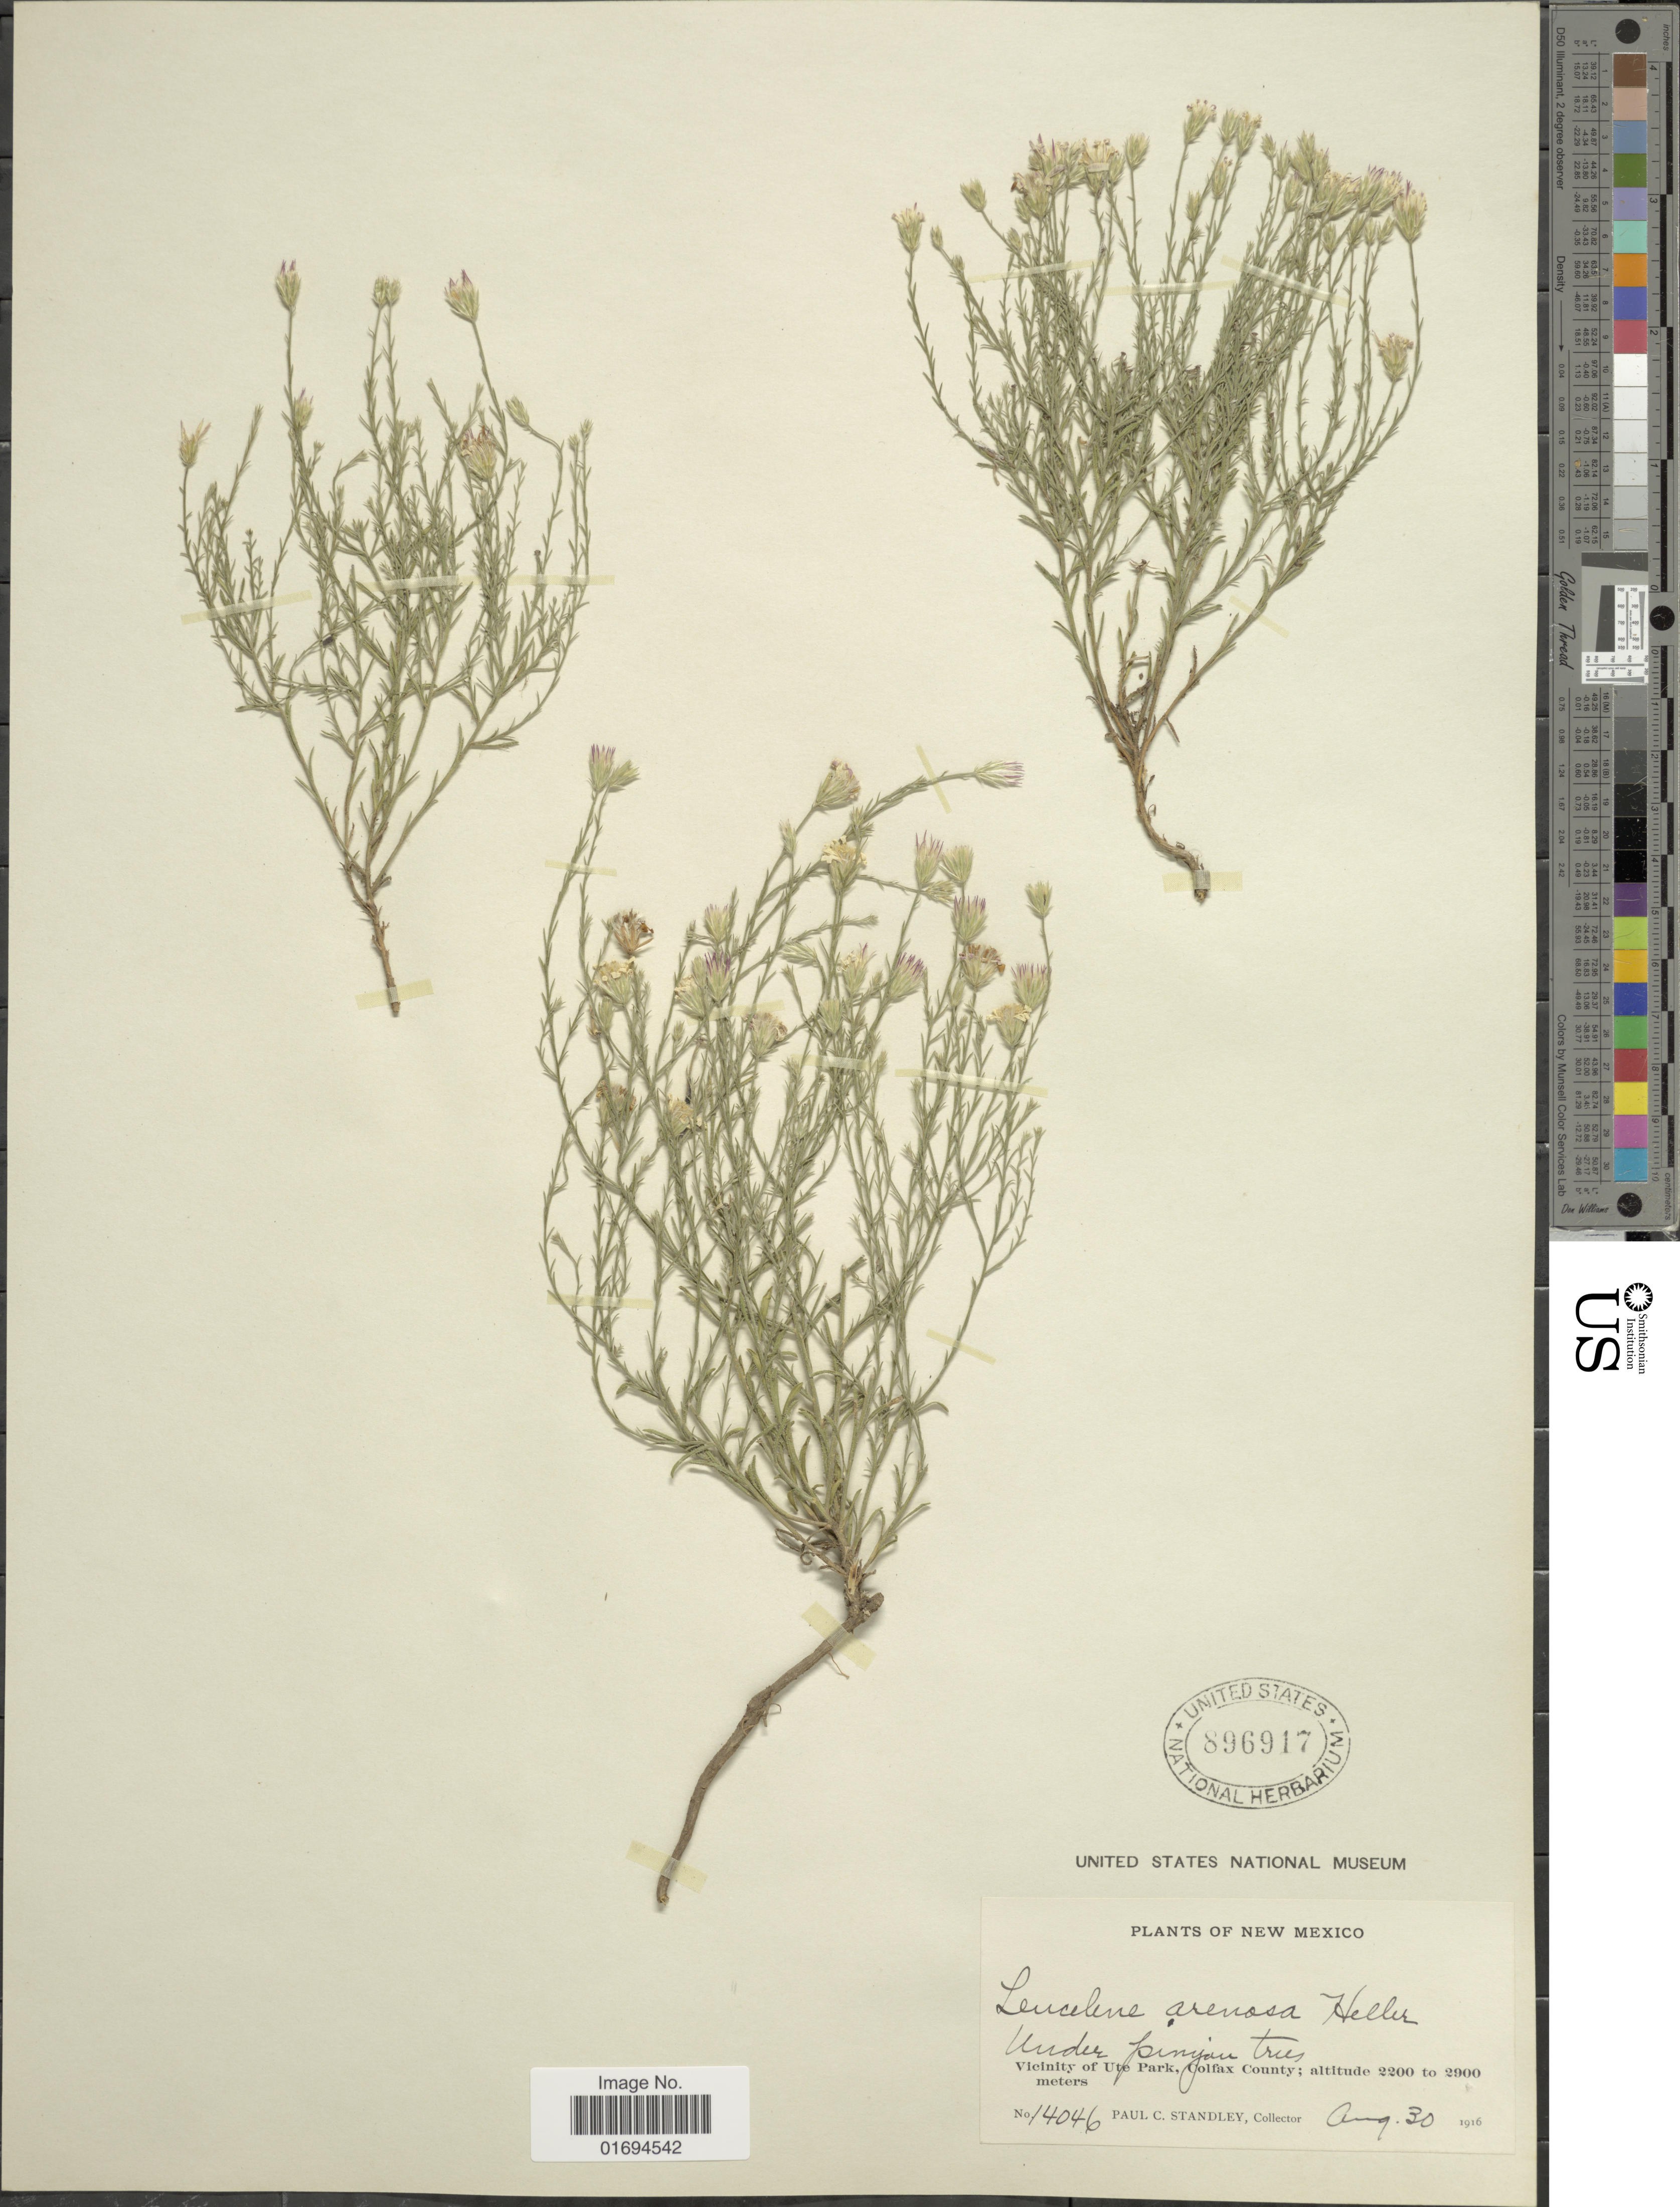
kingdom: Plantae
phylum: Tracheophyta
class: Magnoliopsida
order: Asterales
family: Asteraceae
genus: Chaetopappa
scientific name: Chaetopappa ericoides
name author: (Torr.) G.L. Nesom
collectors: P. C. Standley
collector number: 14046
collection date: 1916-08-30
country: United States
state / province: New Mexico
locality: Vicinity of Ute Park, Colfax County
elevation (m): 2200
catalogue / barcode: US 896917